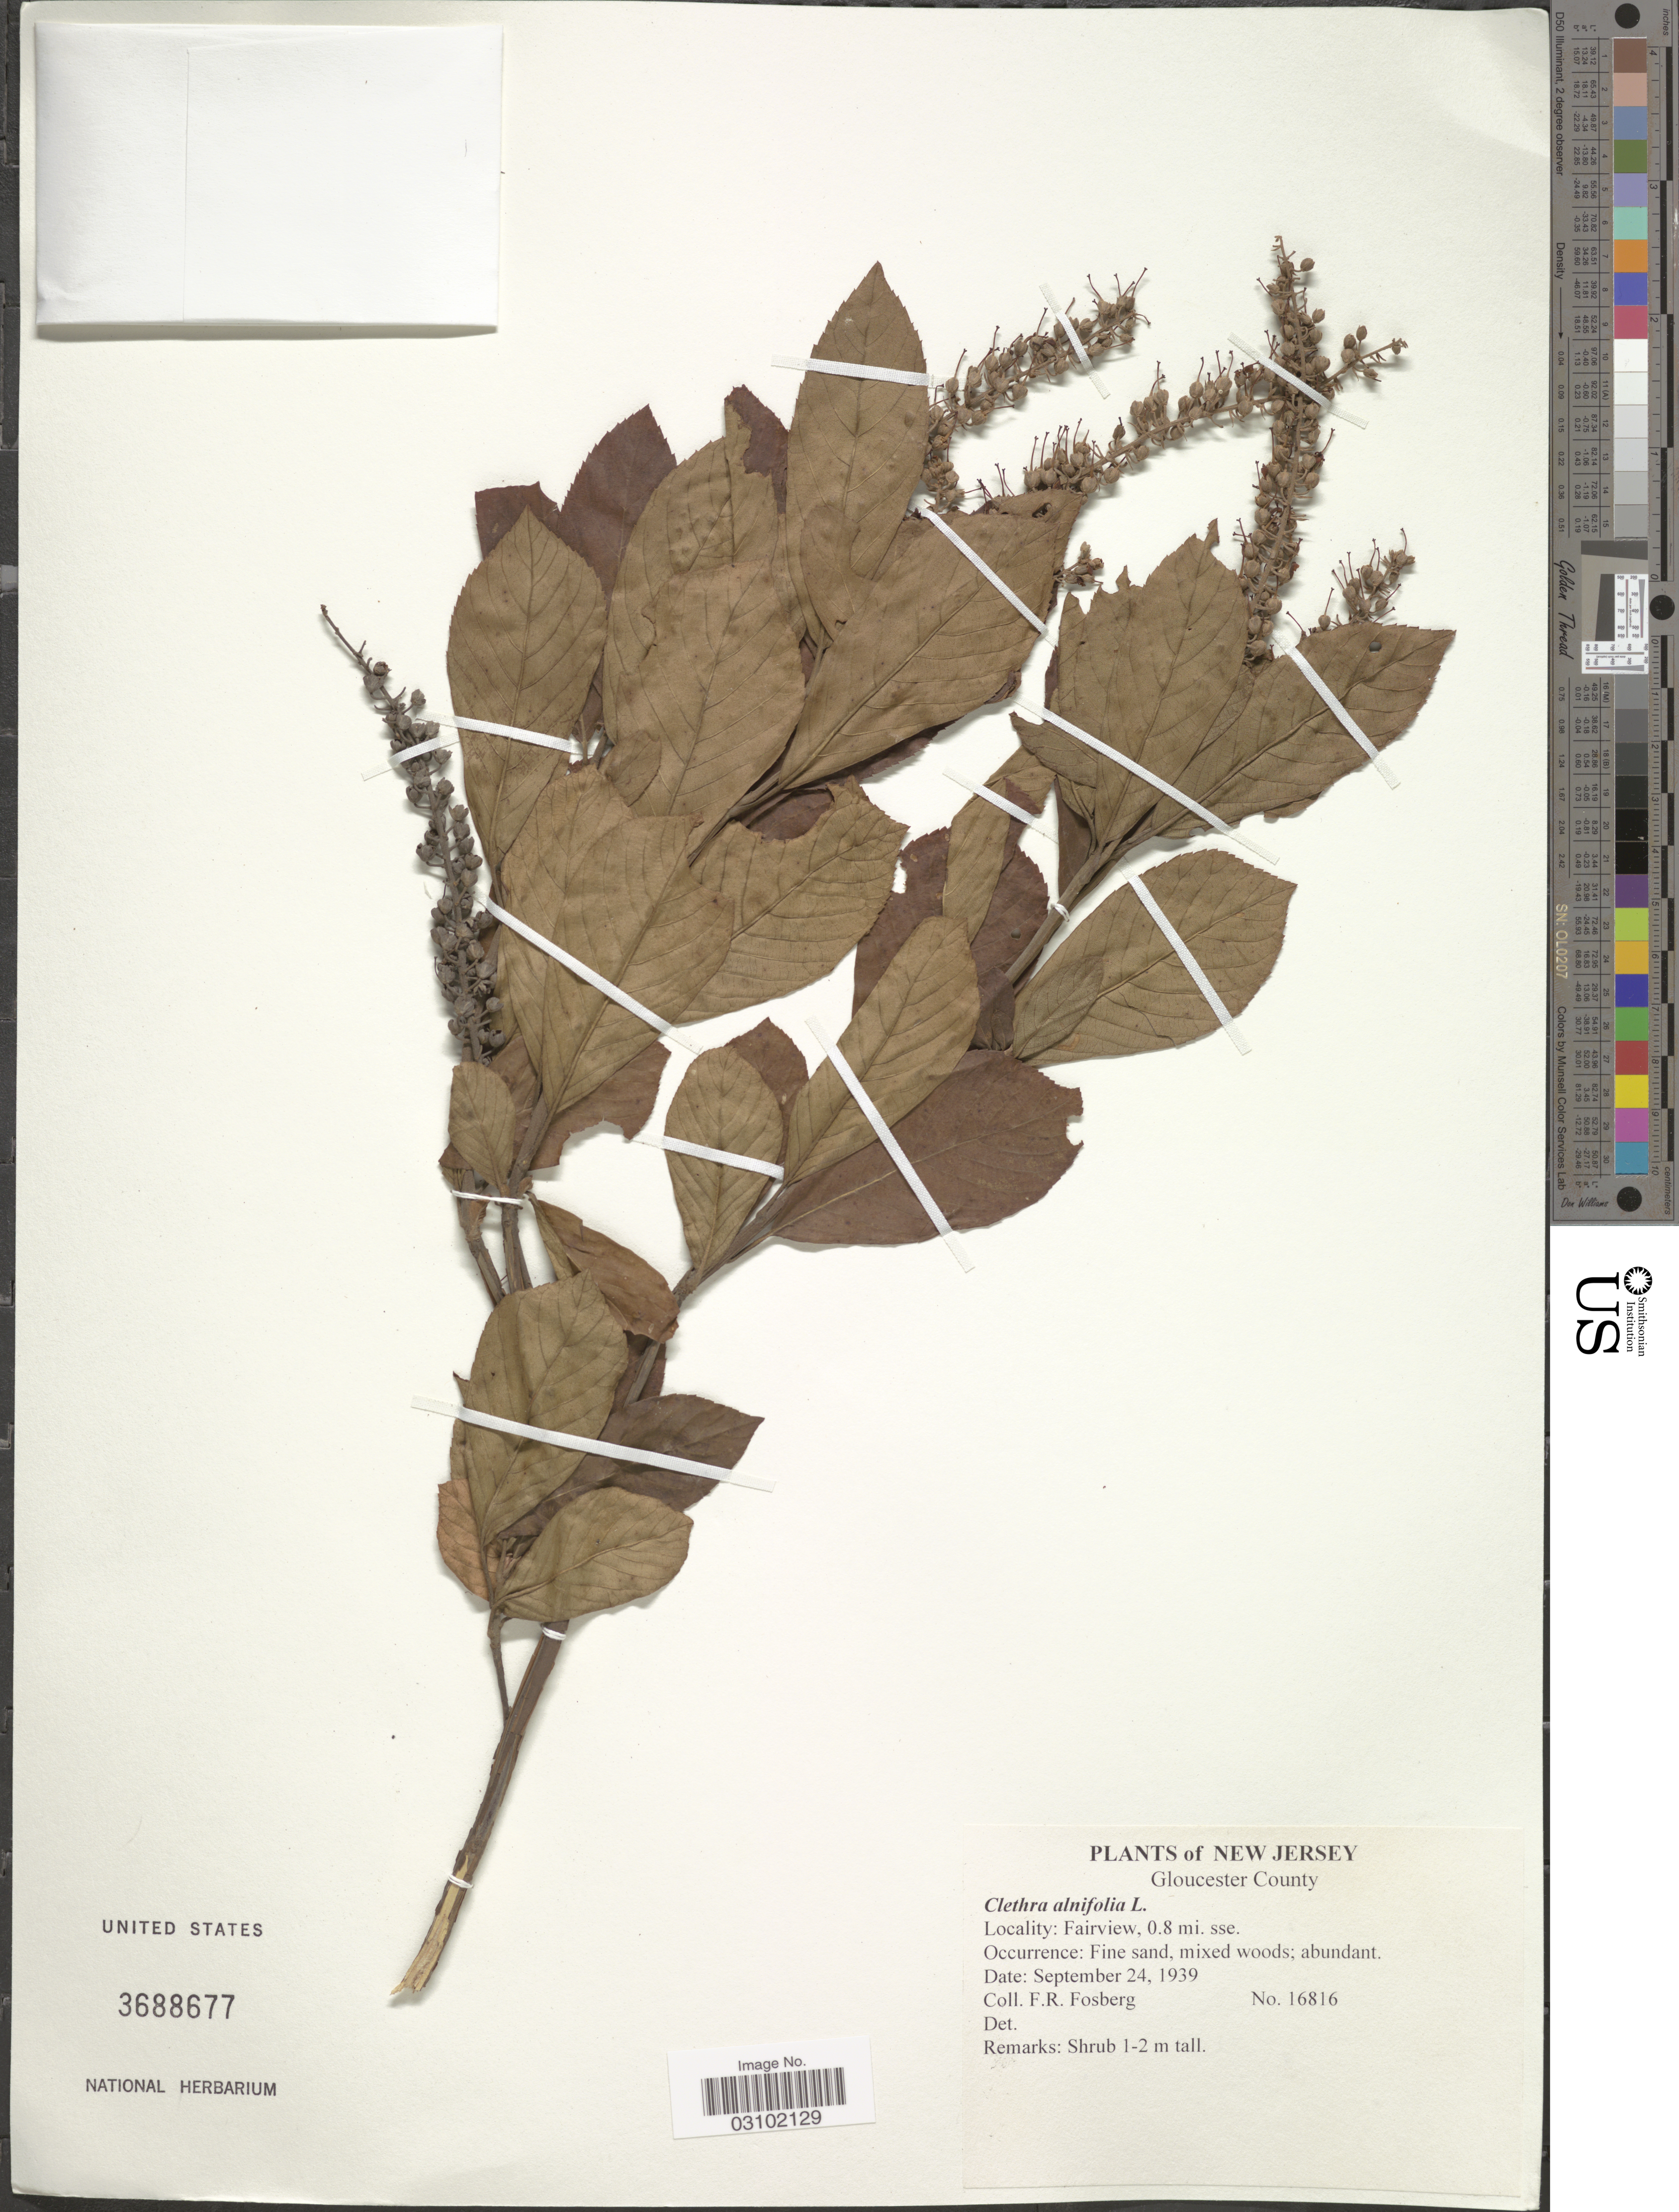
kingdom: Plantae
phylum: Tracheophyta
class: Magnoliopsida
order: Ericales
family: Clethraceae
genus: Clethra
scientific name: Clethra alnifolia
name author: L.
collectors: F. R. Fosberg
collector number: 16816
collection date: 1939-09-24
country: United States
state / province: New Jersey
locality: Gloucester County, Fairview, 0.8 mi. sse.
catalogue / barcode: US 3688677